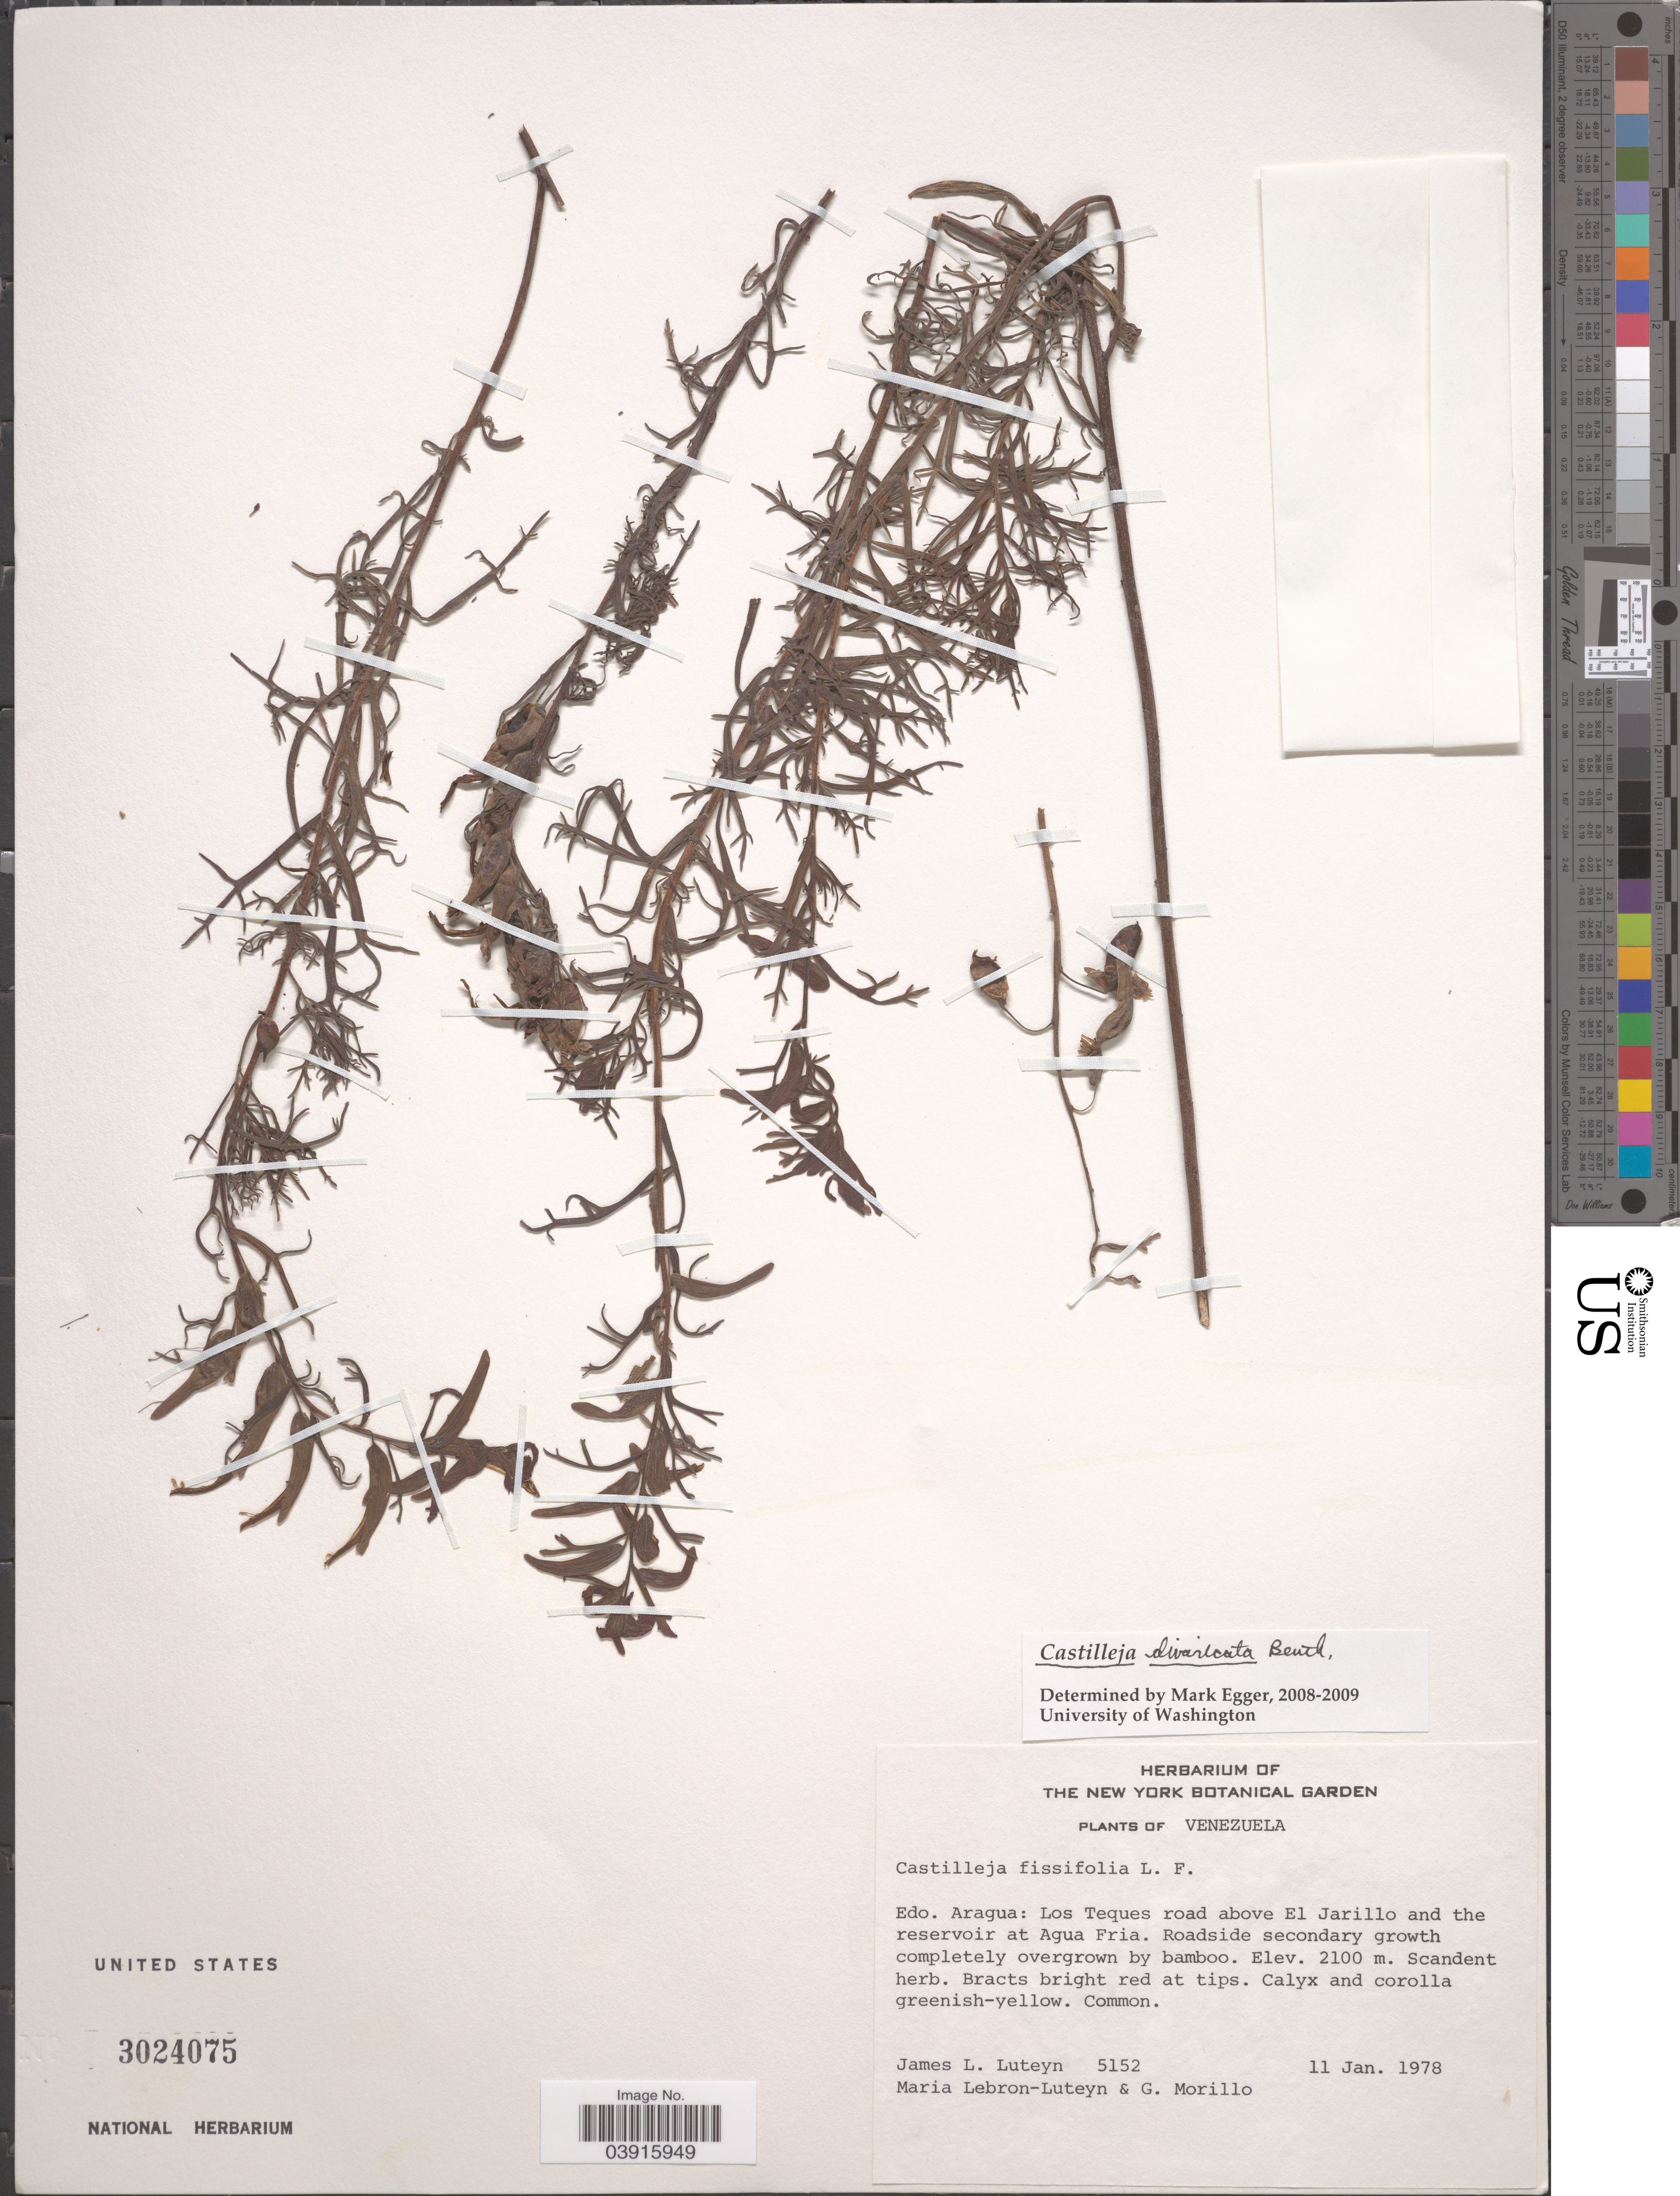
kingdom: Plantae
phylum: Tracheophyta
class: Magnoliopsida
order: Lamiales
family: Orobanchaceae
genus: Castilleja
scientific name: Castilleja divaricata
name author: Benth.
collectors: J. L. Luteyn, M. L. Lebrón-Luteyn & G. Morillo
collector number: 5152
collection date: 1978-01-11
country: Venezuela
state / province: Aragua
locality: Edo. Aragua: Los Teques road above El Jarillo and the reservoir at Agua Fria.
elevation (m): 2100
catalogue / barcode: US 3024075